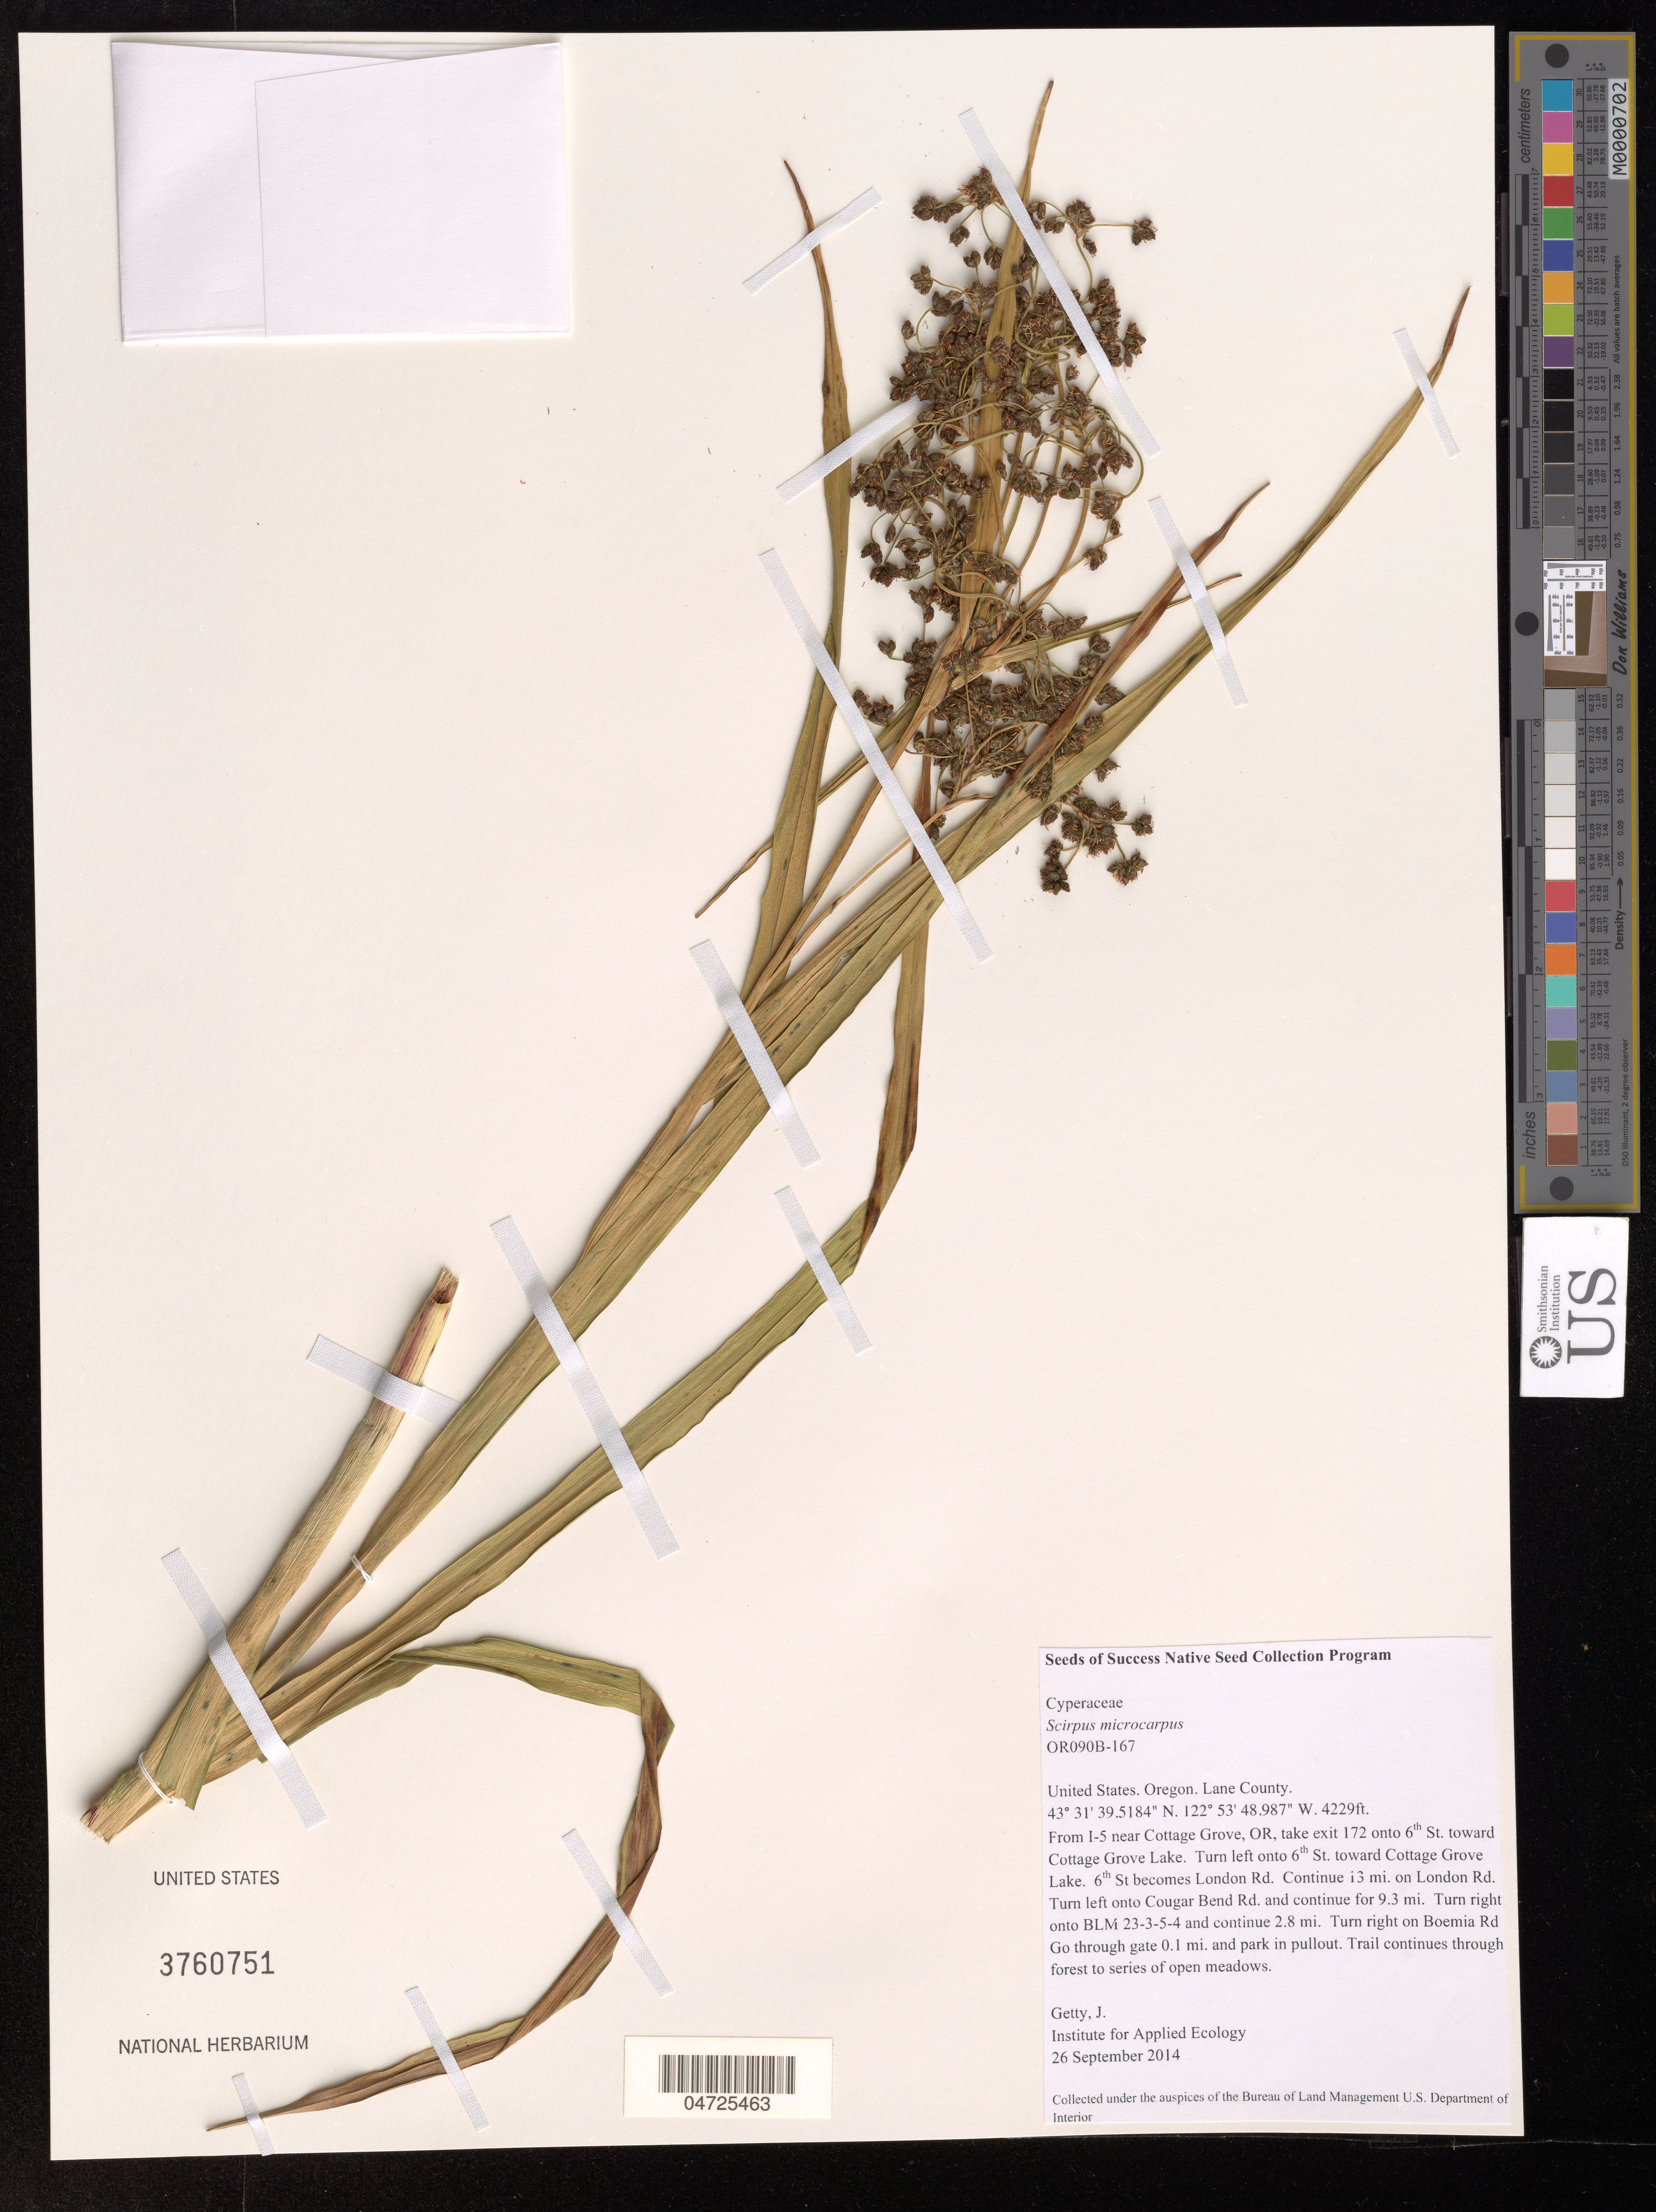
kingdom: Plantae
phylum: Tracheophyta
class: Liliopsida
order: Poales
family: Cyperaceae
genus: Scirpus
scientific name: Scirpus microcarpus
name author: J. Presl & C. Presl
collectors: J. Getty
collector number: OR090B-167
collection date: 2014-09-26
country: United States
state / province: Oregon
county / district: Lane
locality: Lane County. From I-5 near Cottage Grove, OR, take exit 172 onto 6th St. toward Cottage Grove Lake. Turn left onto 6th St. toward Cottage Grove Lake. 6th St becomes London Rd. Continue 13 mi. on London Rd. Turn left onto Cougar Bend Rd. and continue for 9.3 mi. Turn right onto BLM 23-3-5-4 and continue 2.8 mi. Turn right on Boemia Rd. Go through gate 0.1 mi. and park in pullout.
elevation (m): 1289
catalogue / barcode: US 3760751